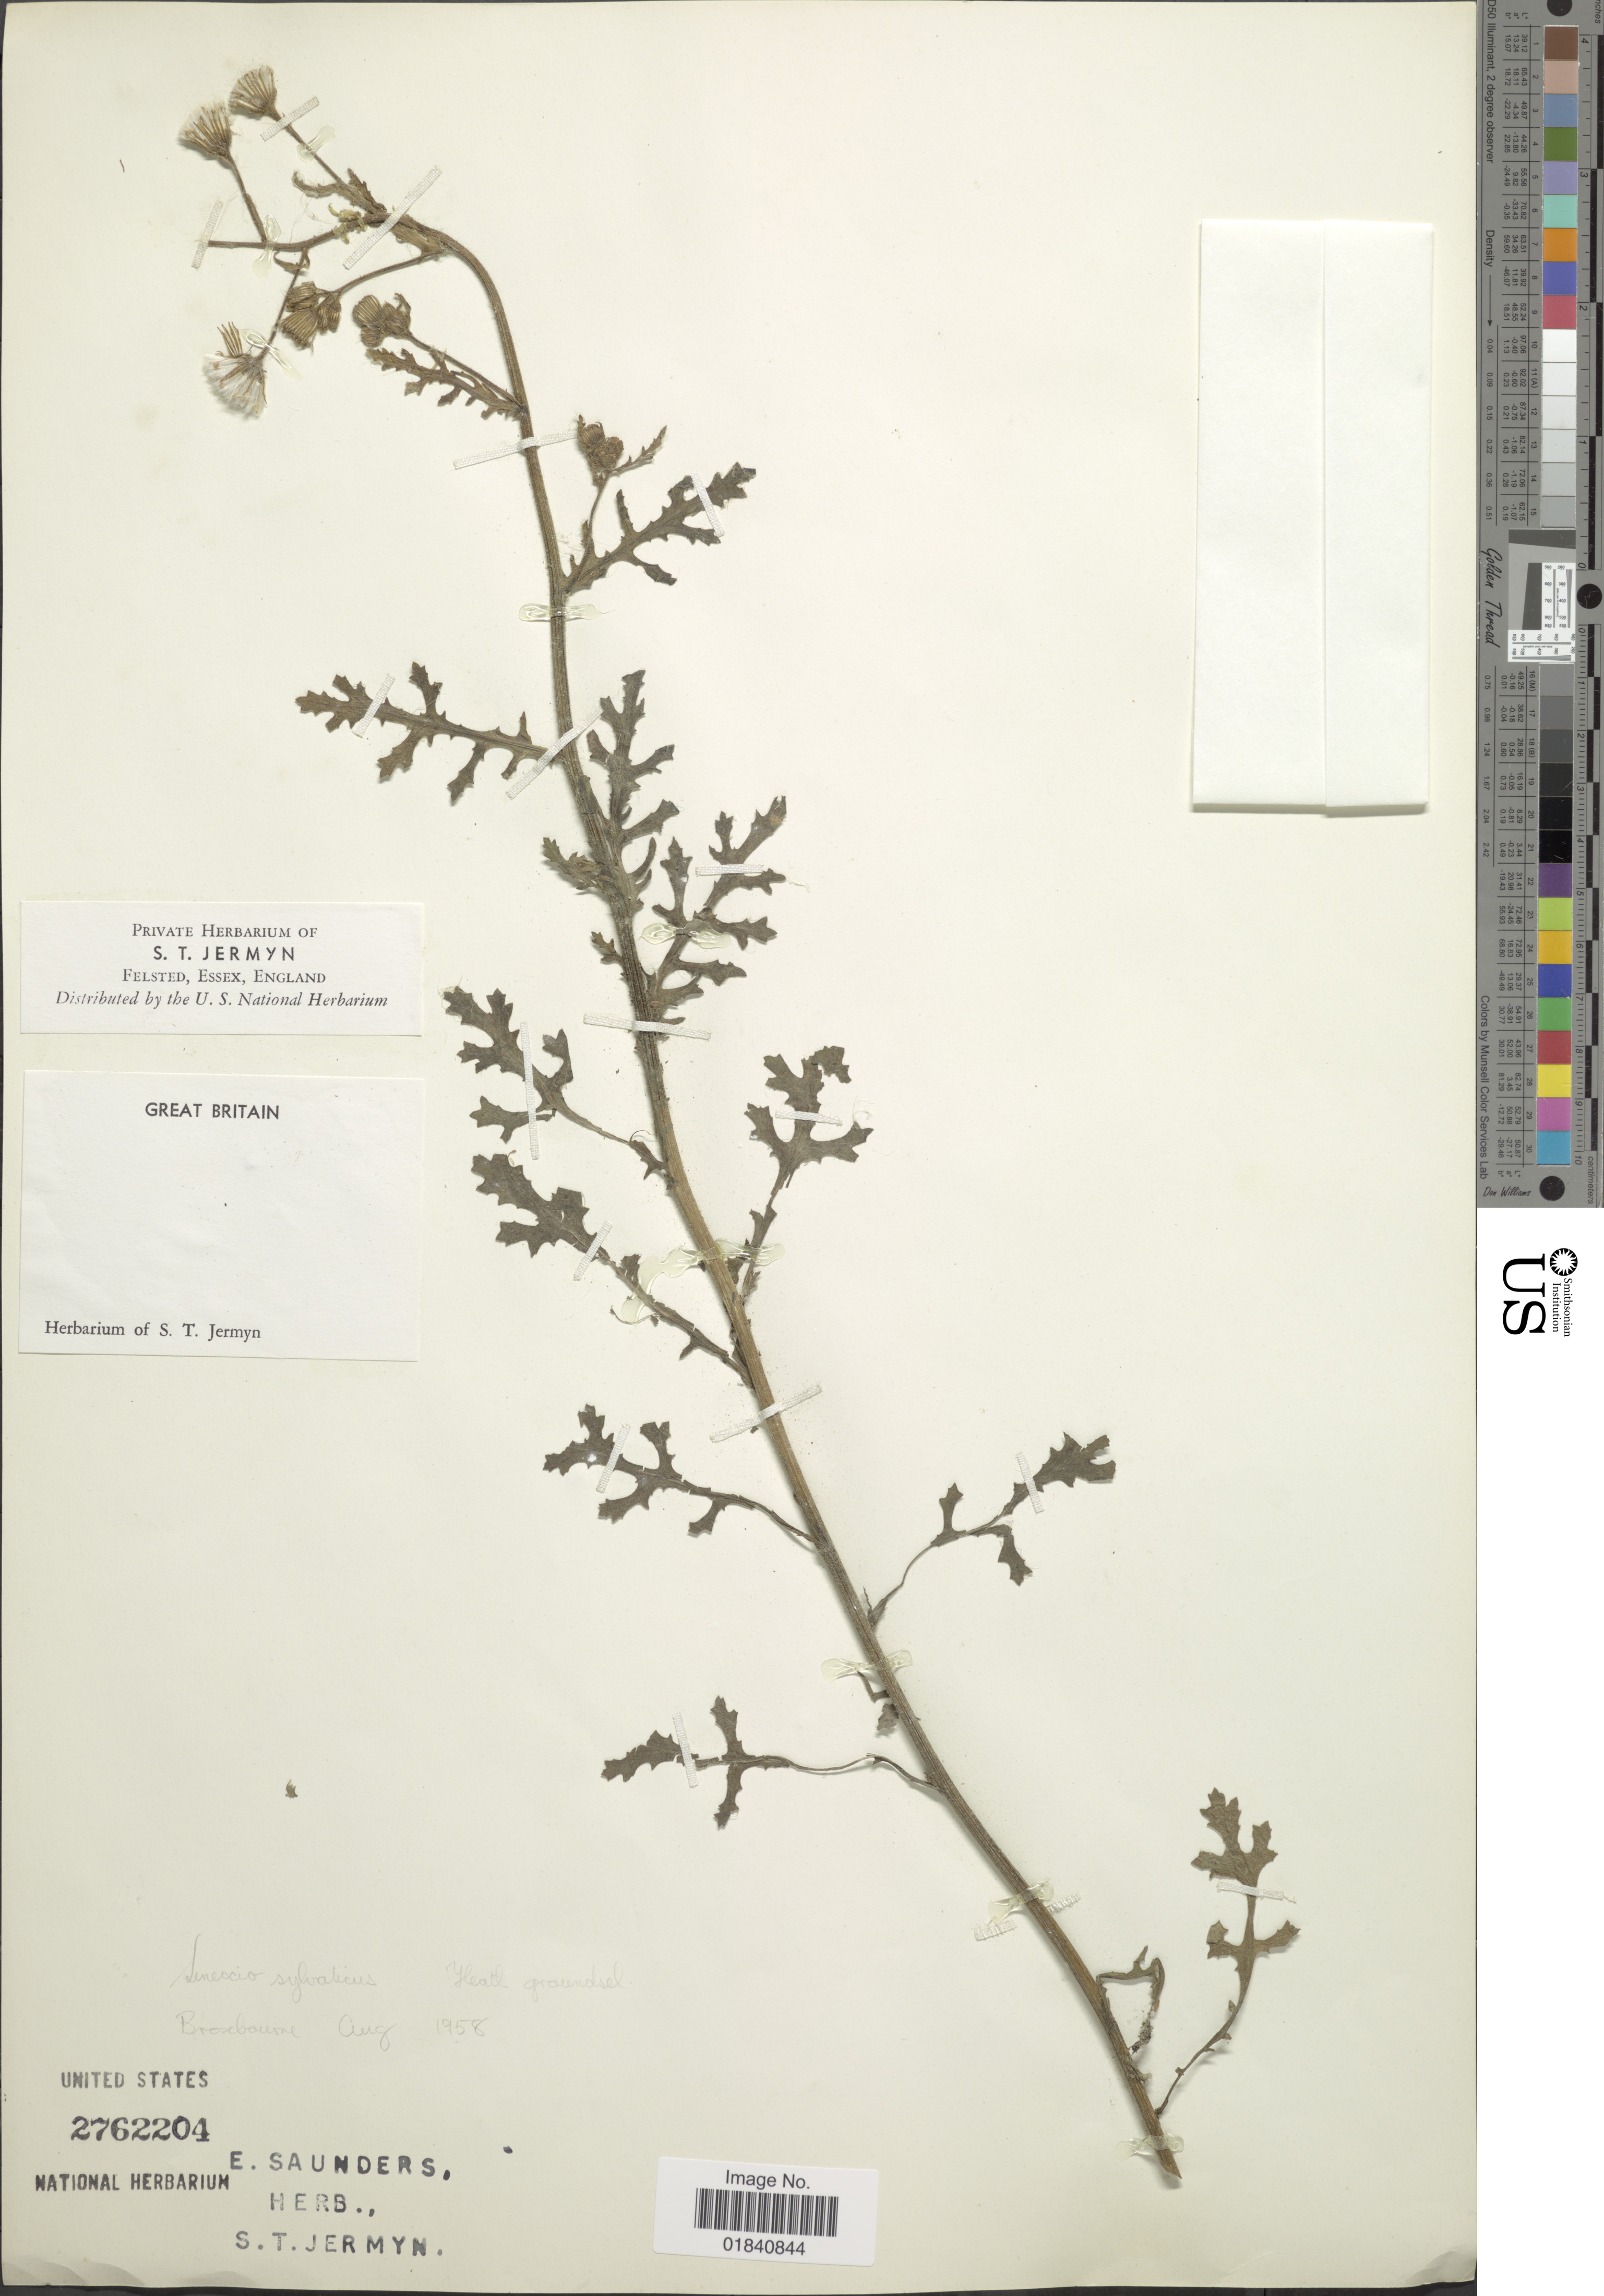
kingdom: Plantae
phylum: Tracheophyta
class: Magnoliopsida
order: Asterales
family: Asteraceae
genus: Senecio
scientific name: Senecio sylvaticus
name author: L.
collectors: E. Saunders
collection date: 1958-08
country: United Kingdom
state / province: England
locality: Broxbourne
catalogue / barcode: US 2762204